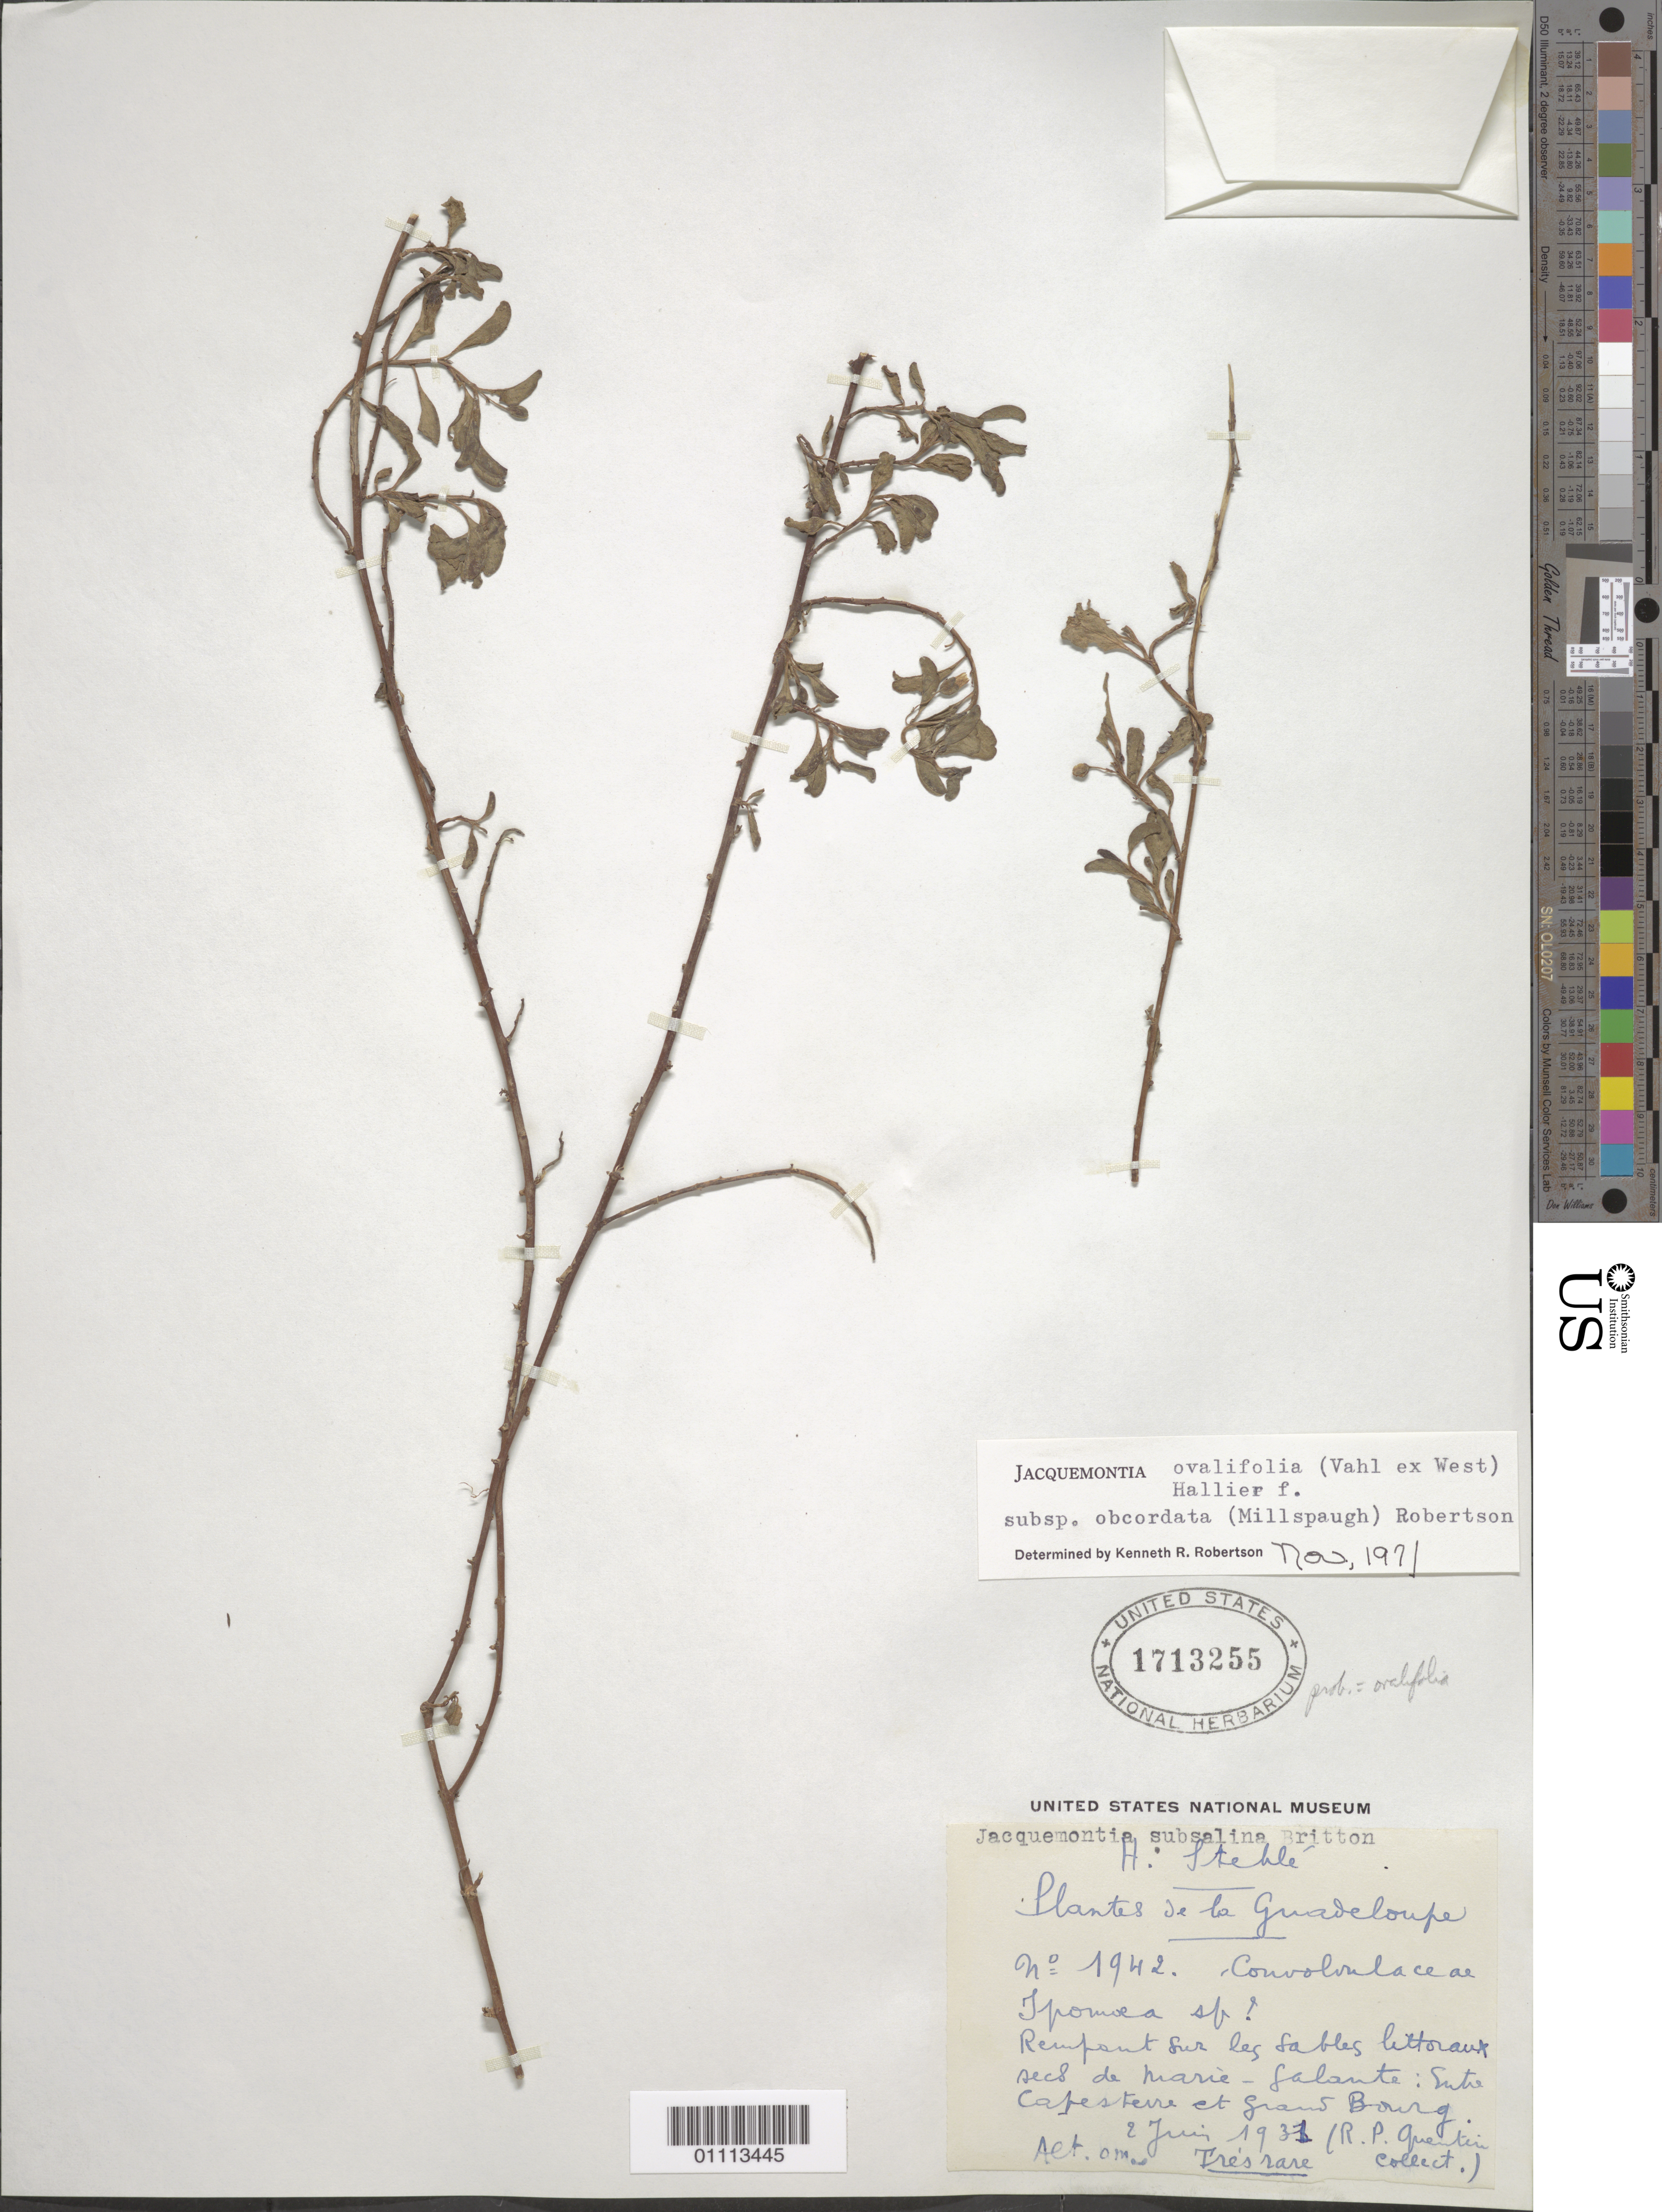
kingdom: Plantae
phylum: Tracheophyta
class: Magnoliopsida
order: Solanales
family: Convolvulaceae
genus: Jacquemontia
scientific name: Jacquemontia ovalifolia subsp. obcordata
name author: (Millsp.) K.R. Robertson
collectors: H. Stehlé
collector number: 1942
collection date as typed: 02 Jun 1931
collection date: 1931-06-02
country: Guadeloupe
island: Marie Galante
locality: Rempont sur les sables littoraux secs de Marie-Galante: Sutre capesterre et grand Bourg.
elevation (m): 0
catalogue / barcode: US 1713255